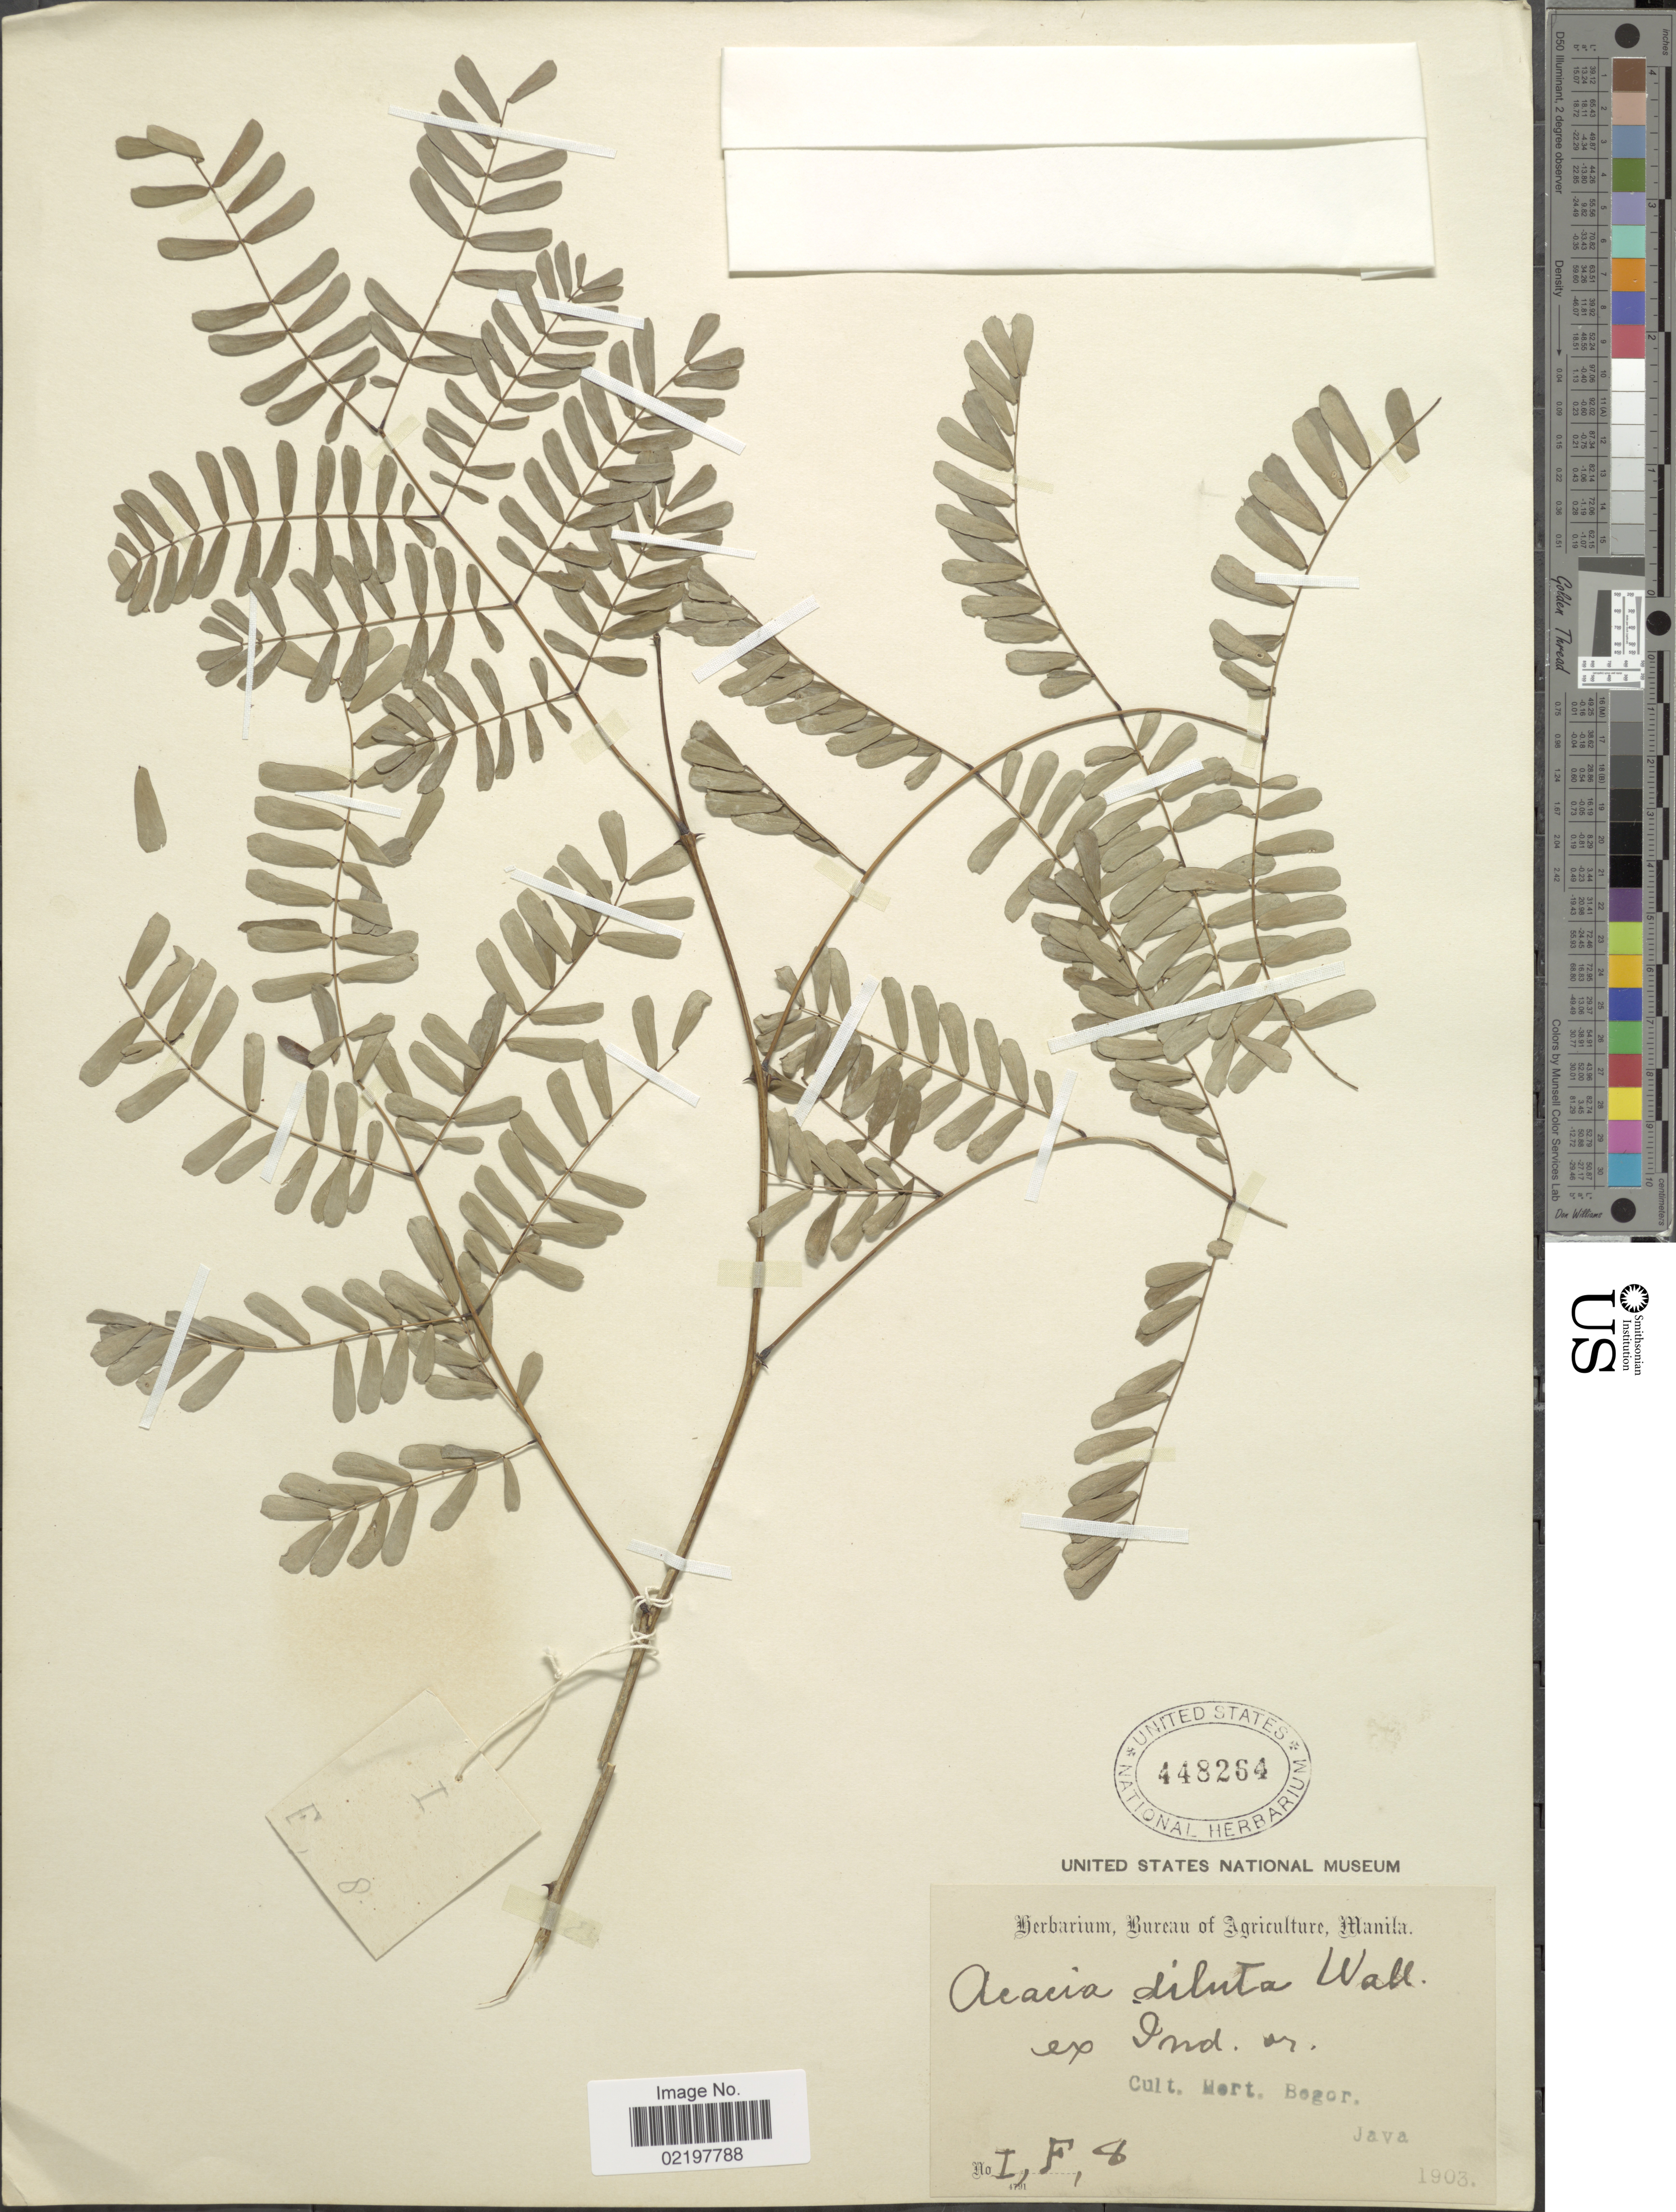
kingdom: Plantae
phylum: Tracheophyta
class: Magnoliopsida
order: Fabales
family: Fabaceae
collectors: ex Herb. Bur. Agric. Manila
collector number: I. F. 8*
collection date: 1903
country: Indonesia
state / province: Java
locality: Cult. Hort. Bogor, Java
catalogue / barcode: US 448264